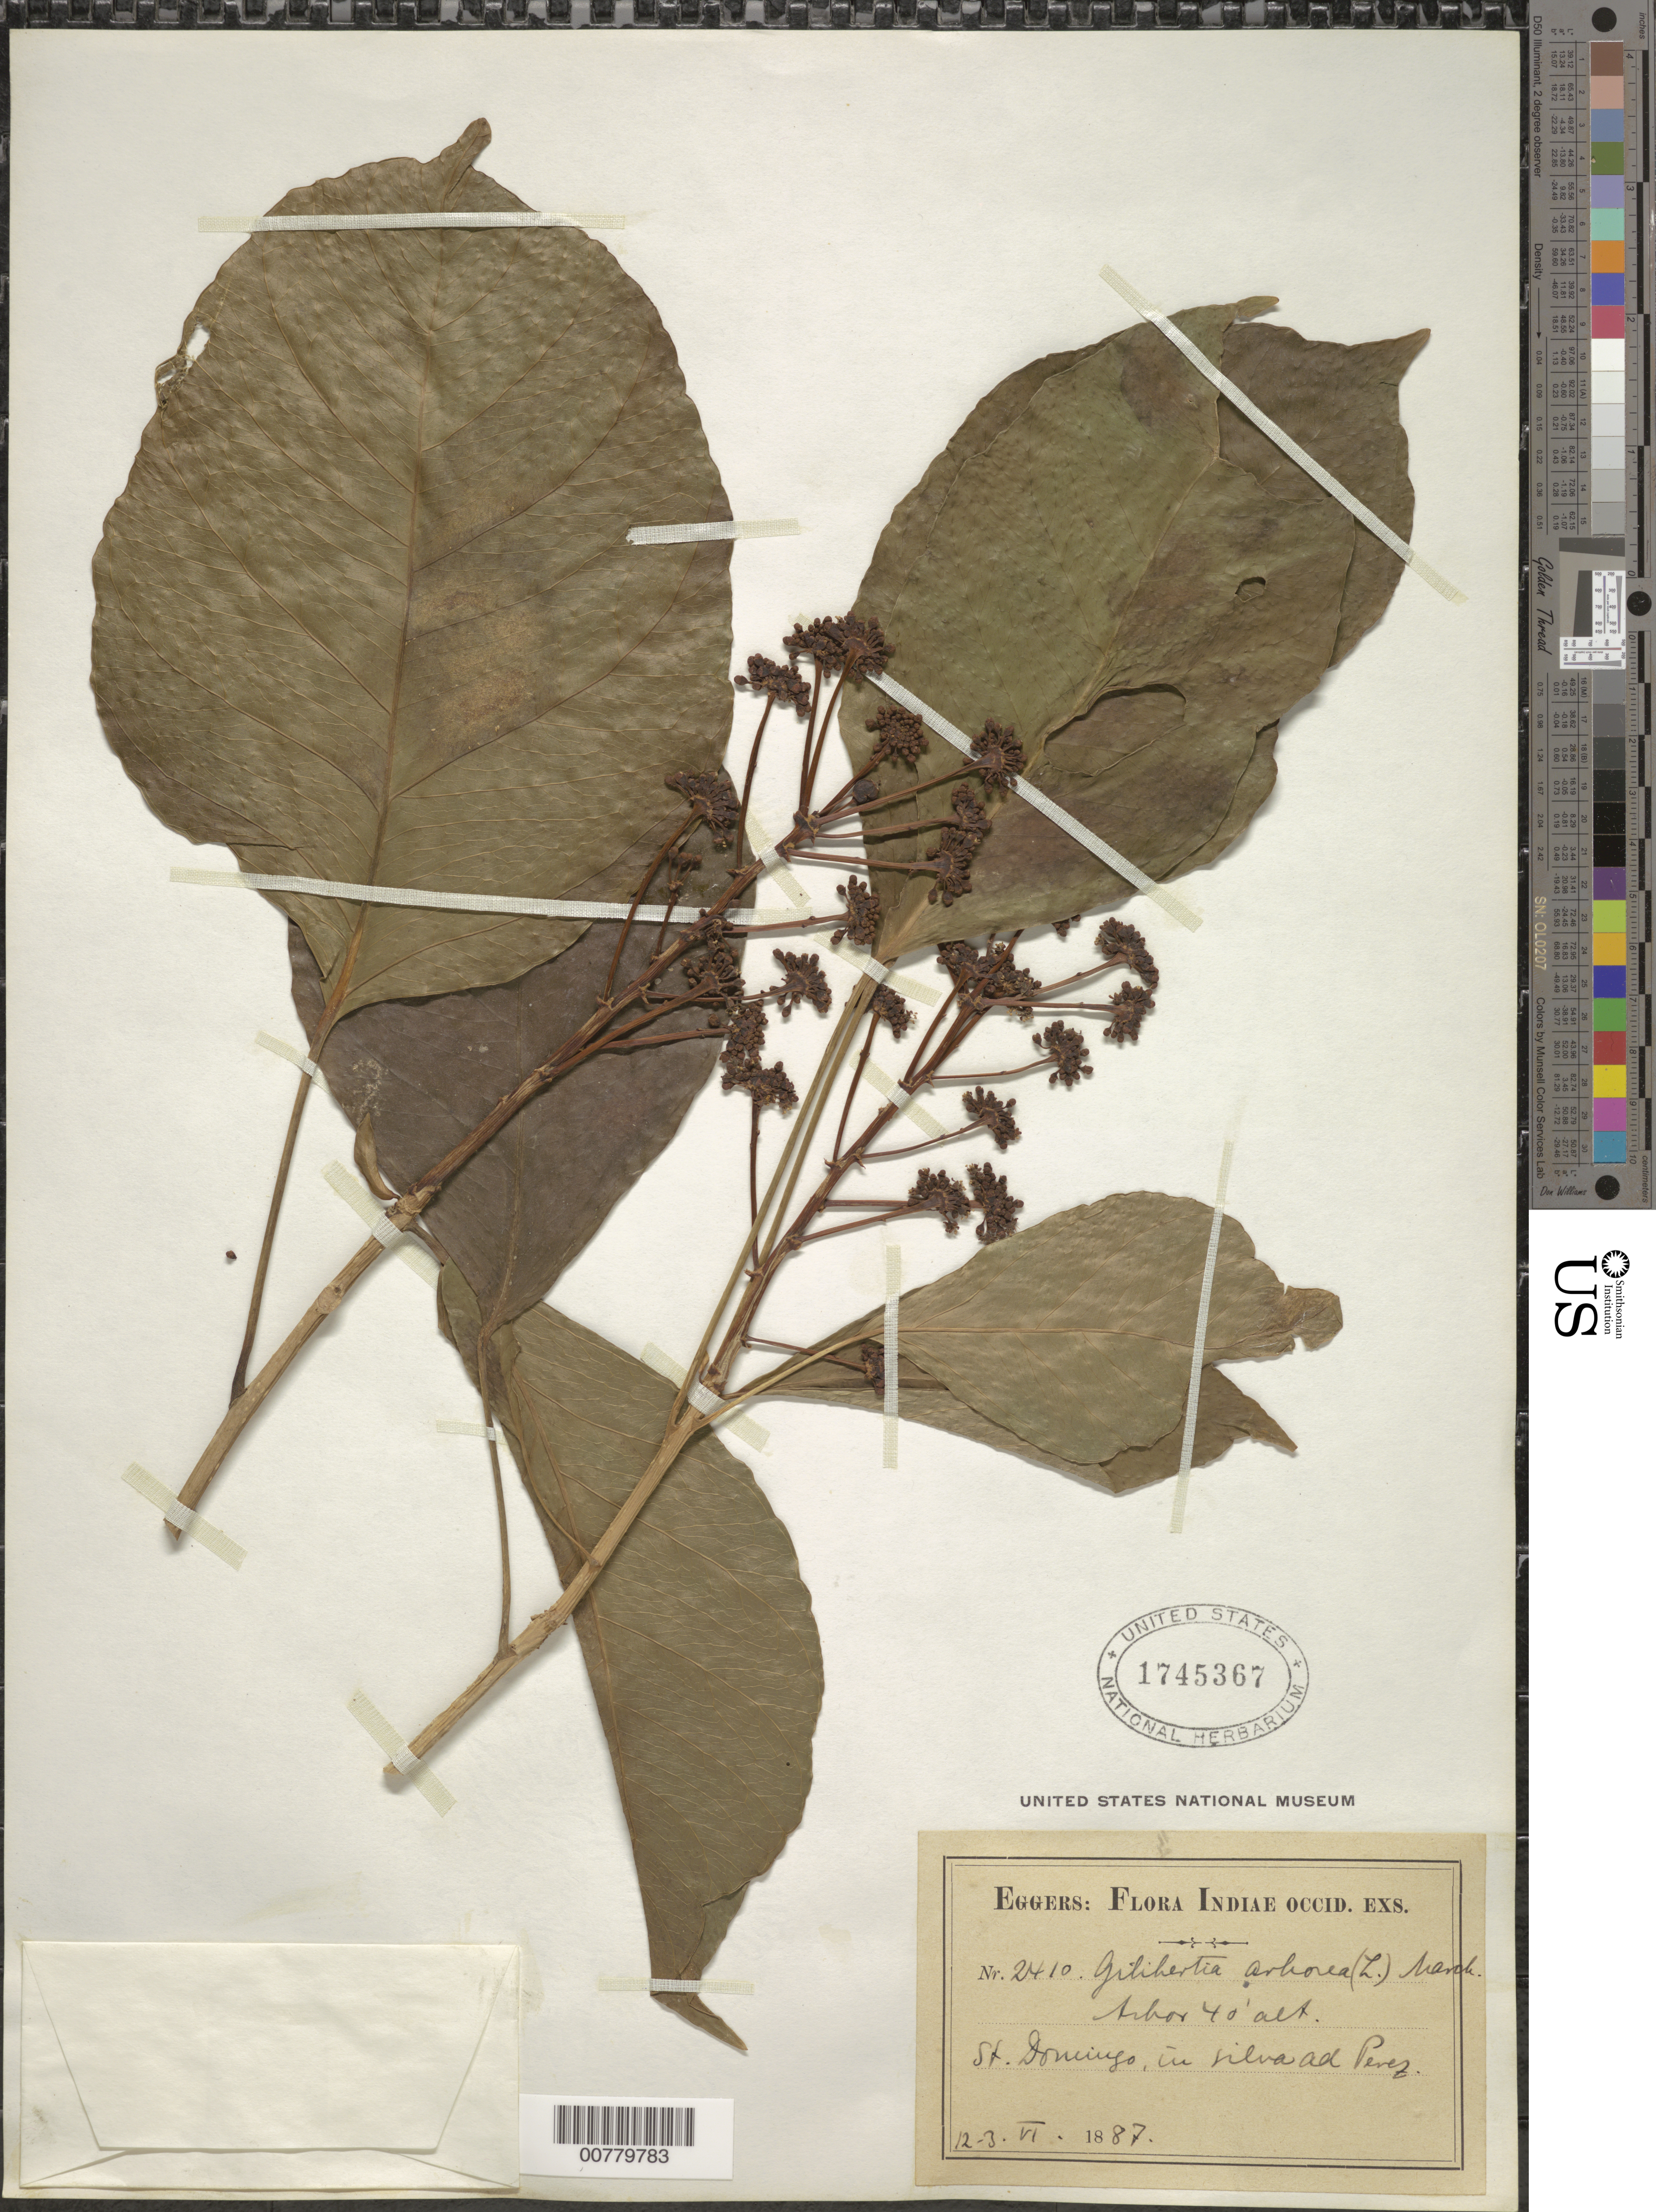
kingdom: Plantae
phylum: Tracheophyta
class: Magnoliopsida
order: Apiales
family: Araliaceae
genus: Dendropanax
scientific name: Dendropanax arboreus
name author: (L.) Decne. & Planch.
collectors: H. F. A. von Eggers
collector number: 2410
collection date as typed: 12 Jun 1887 to 03 Jun 1887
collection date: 1887-06-03/1887-06-12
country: Dominican Republic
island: Hispaniola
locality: Perez.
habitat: In silva.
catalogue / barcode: US 1745367